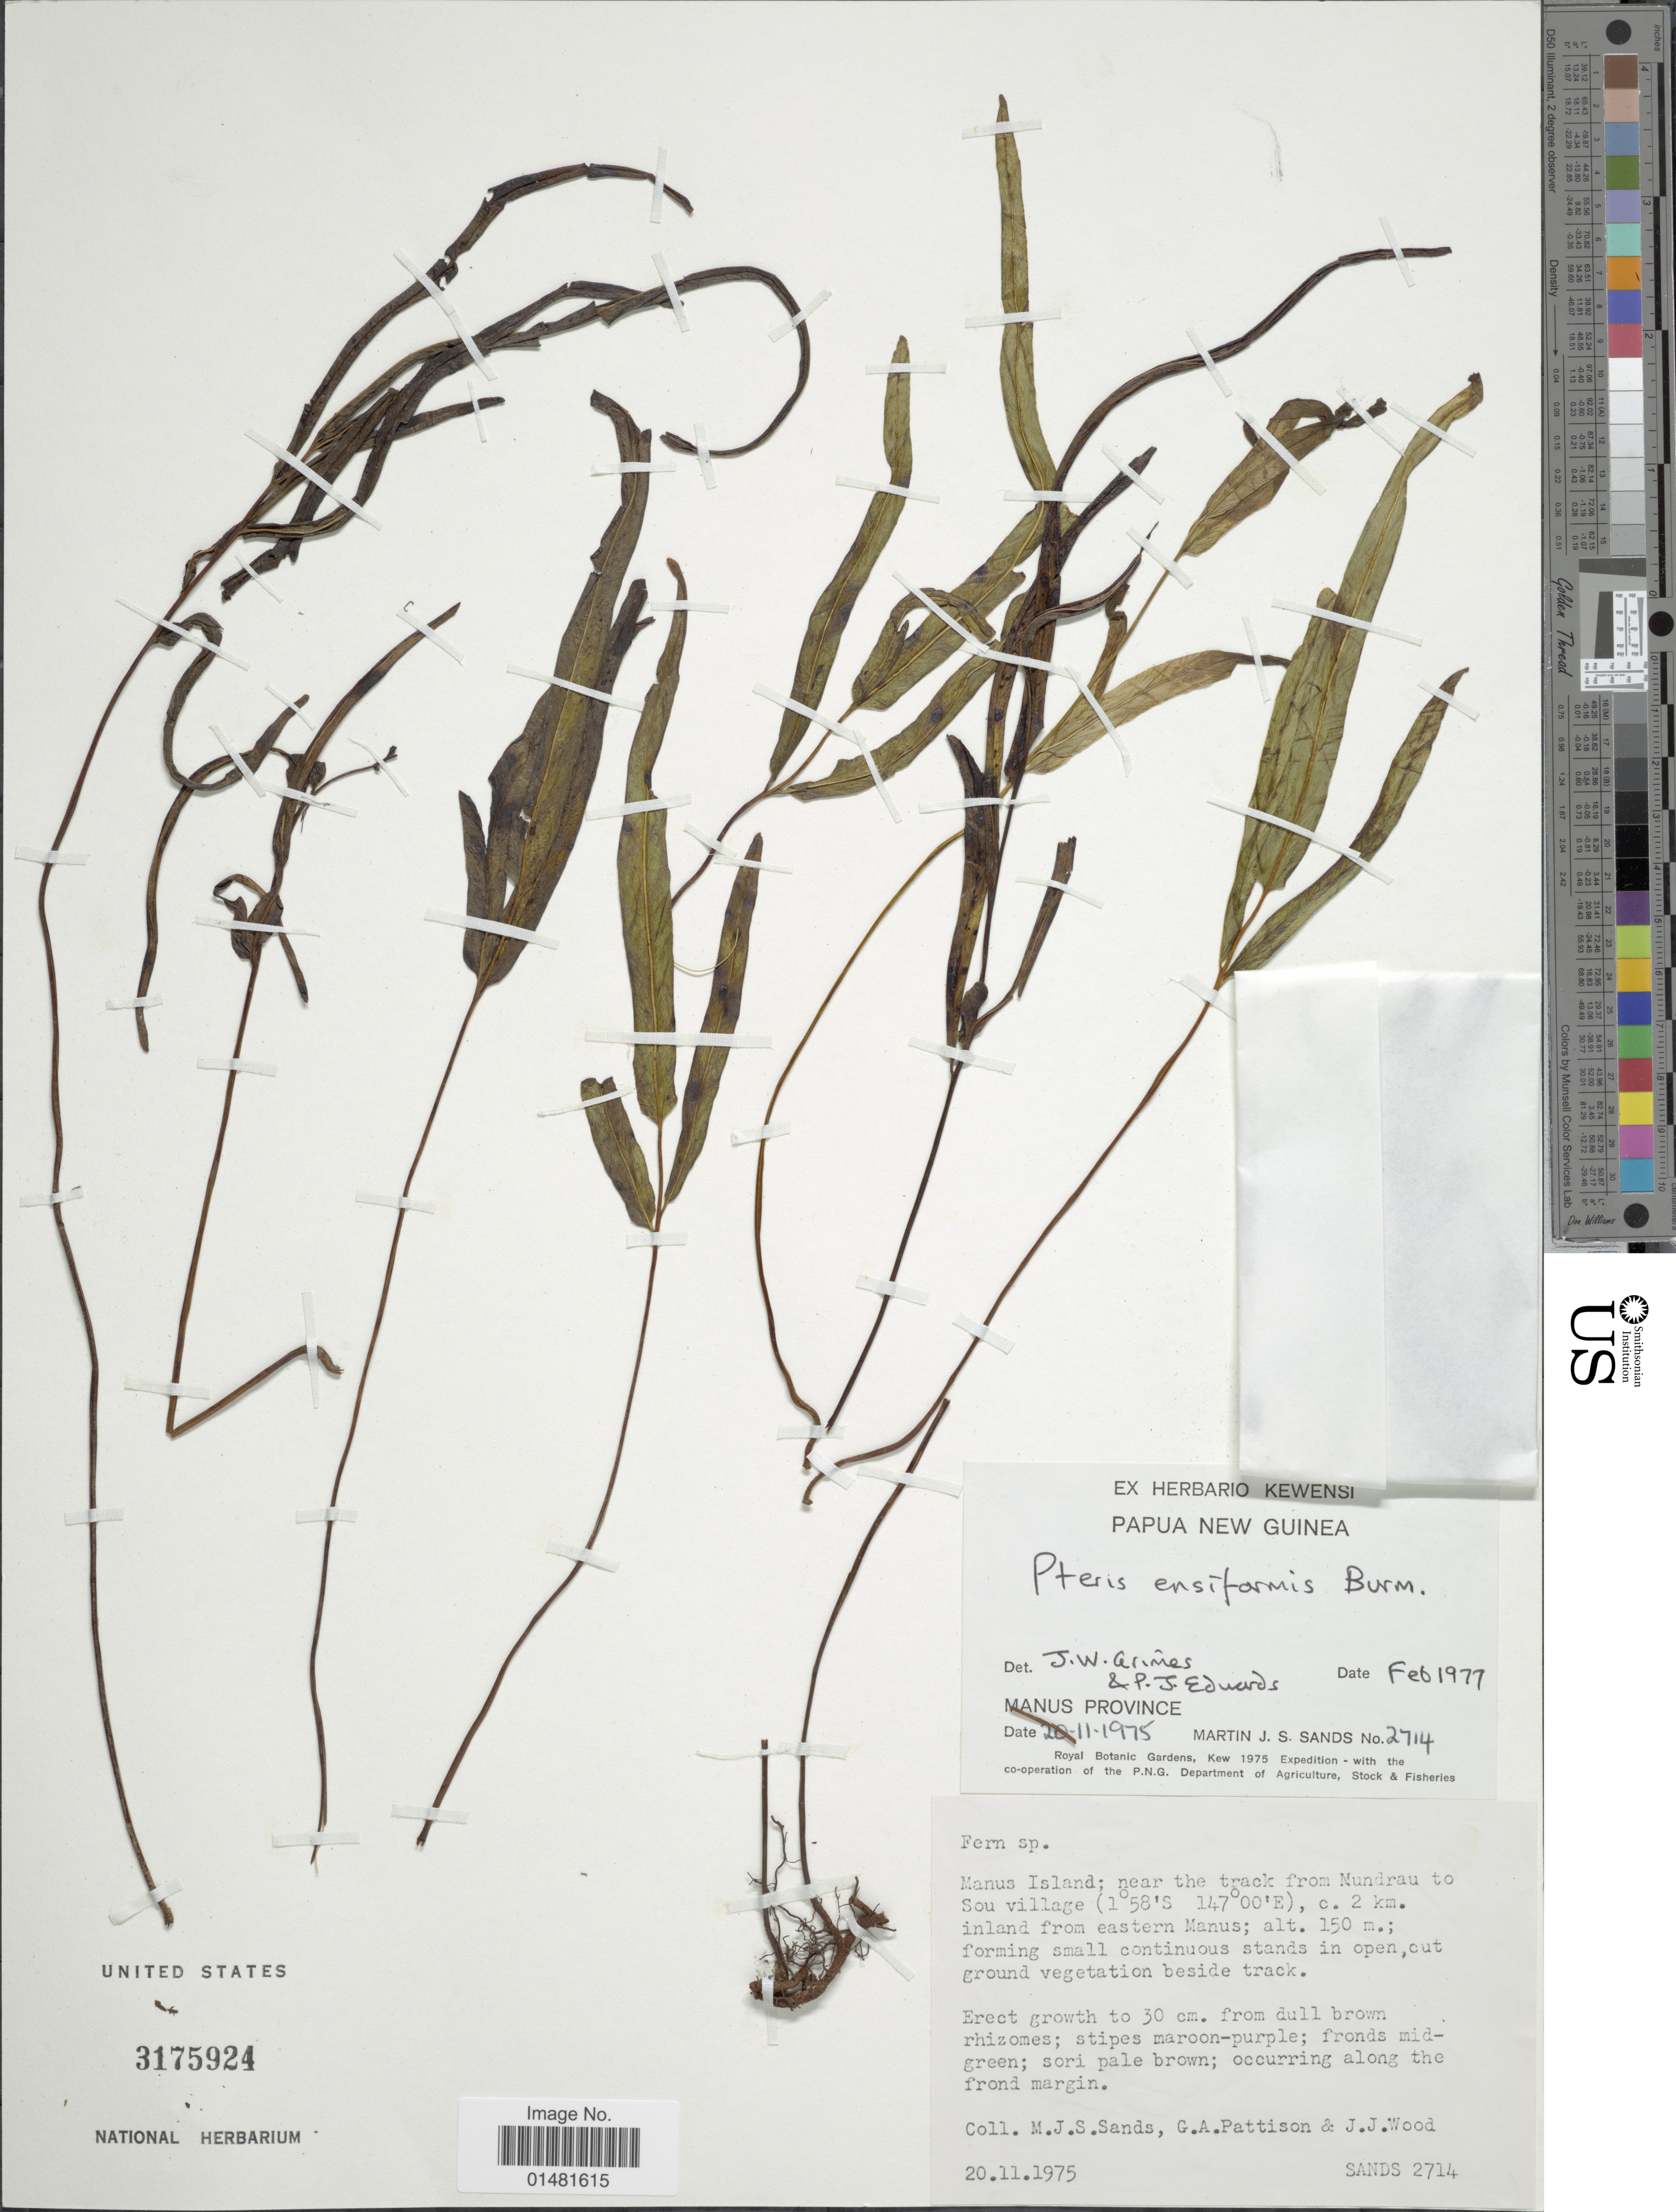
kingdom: Plantae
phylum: Tracheophyta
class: Polypodiopsida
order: Polypodiales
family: Pteridaceae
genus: Pteris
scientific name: Pteris ensiformis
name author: Burm. f.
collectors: M. Sands, G. Pattison & J. Wood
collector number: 2714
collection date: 1975-11-20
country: Papua New Guinea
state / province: Manus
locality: Near the track from Nundrau to Sou village, c. 2 km. inland from eastern Manus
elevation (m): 150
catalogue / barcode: US 3175924